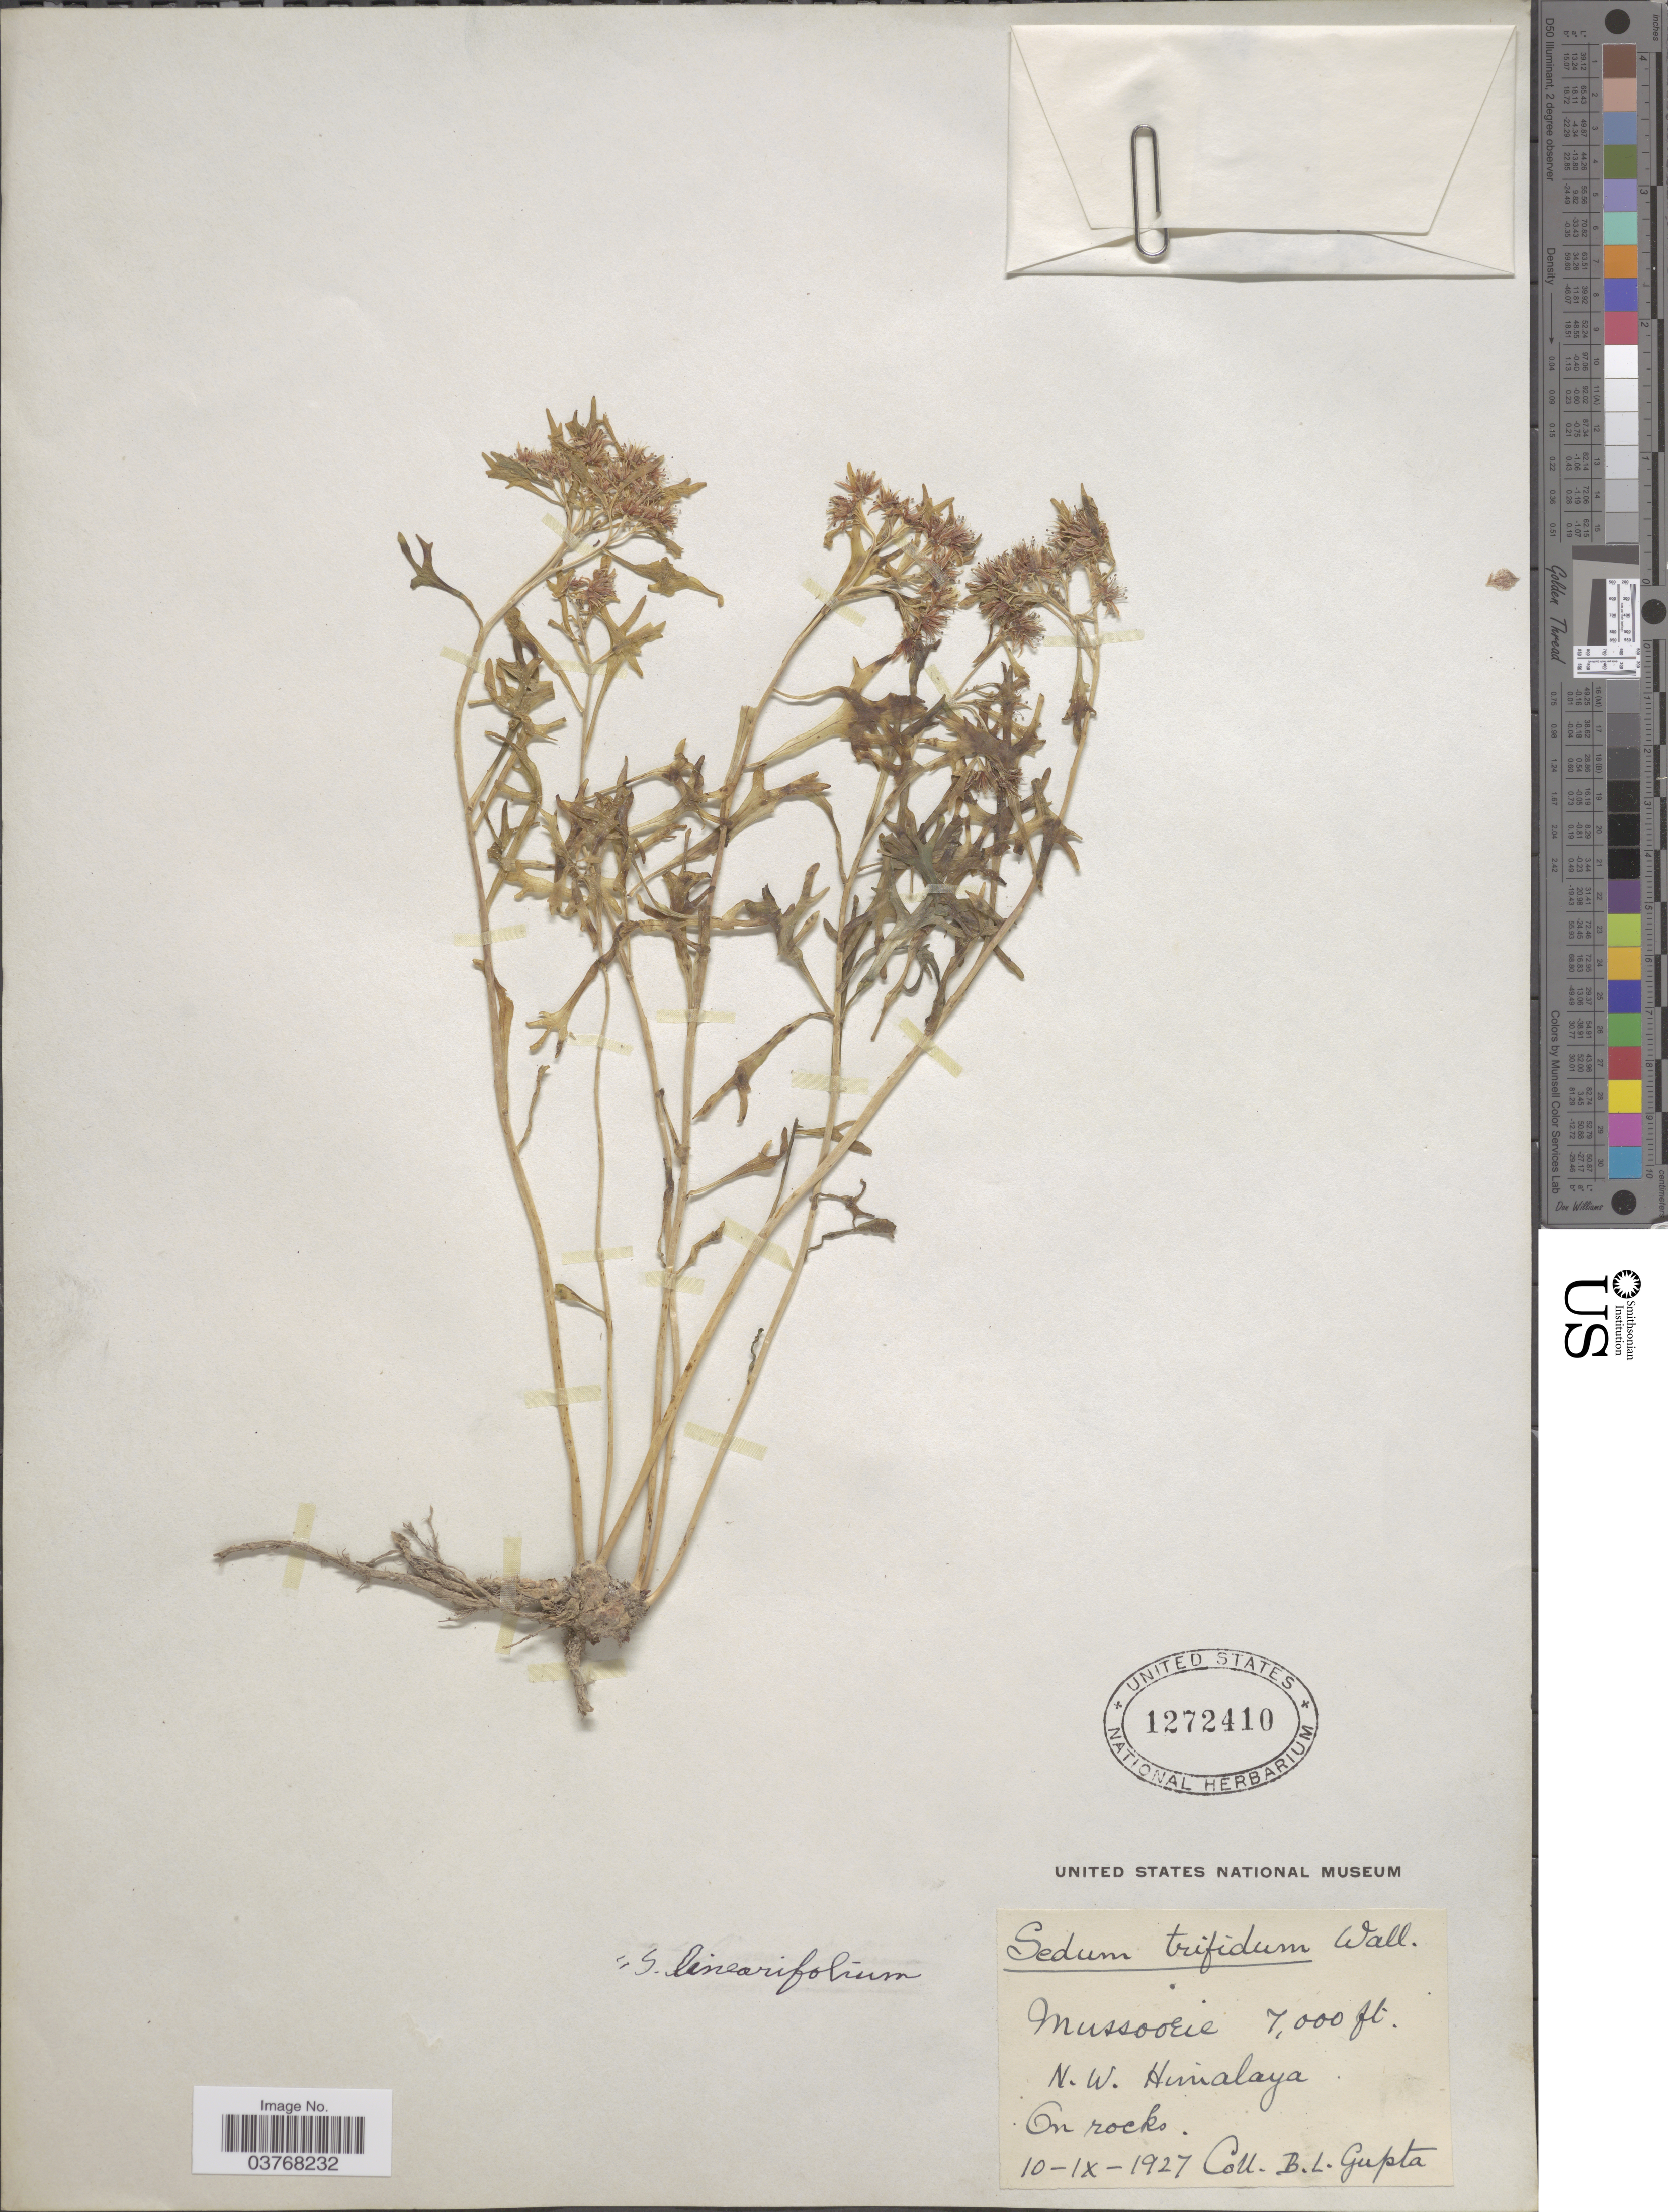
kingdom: Plantae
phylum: Tracheophyta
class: Magnoliopsida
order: Saxifragales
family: Crassulaceae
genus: Rhodiola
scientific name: Rhodiola sinuata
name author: (Royle ex Edgew.) S.H. Fu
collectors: B. L. Gupta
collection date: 1927-09-10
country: India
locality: Mussoorie. N. W. Himalaya.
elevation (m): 2134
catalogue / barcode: US 1272410